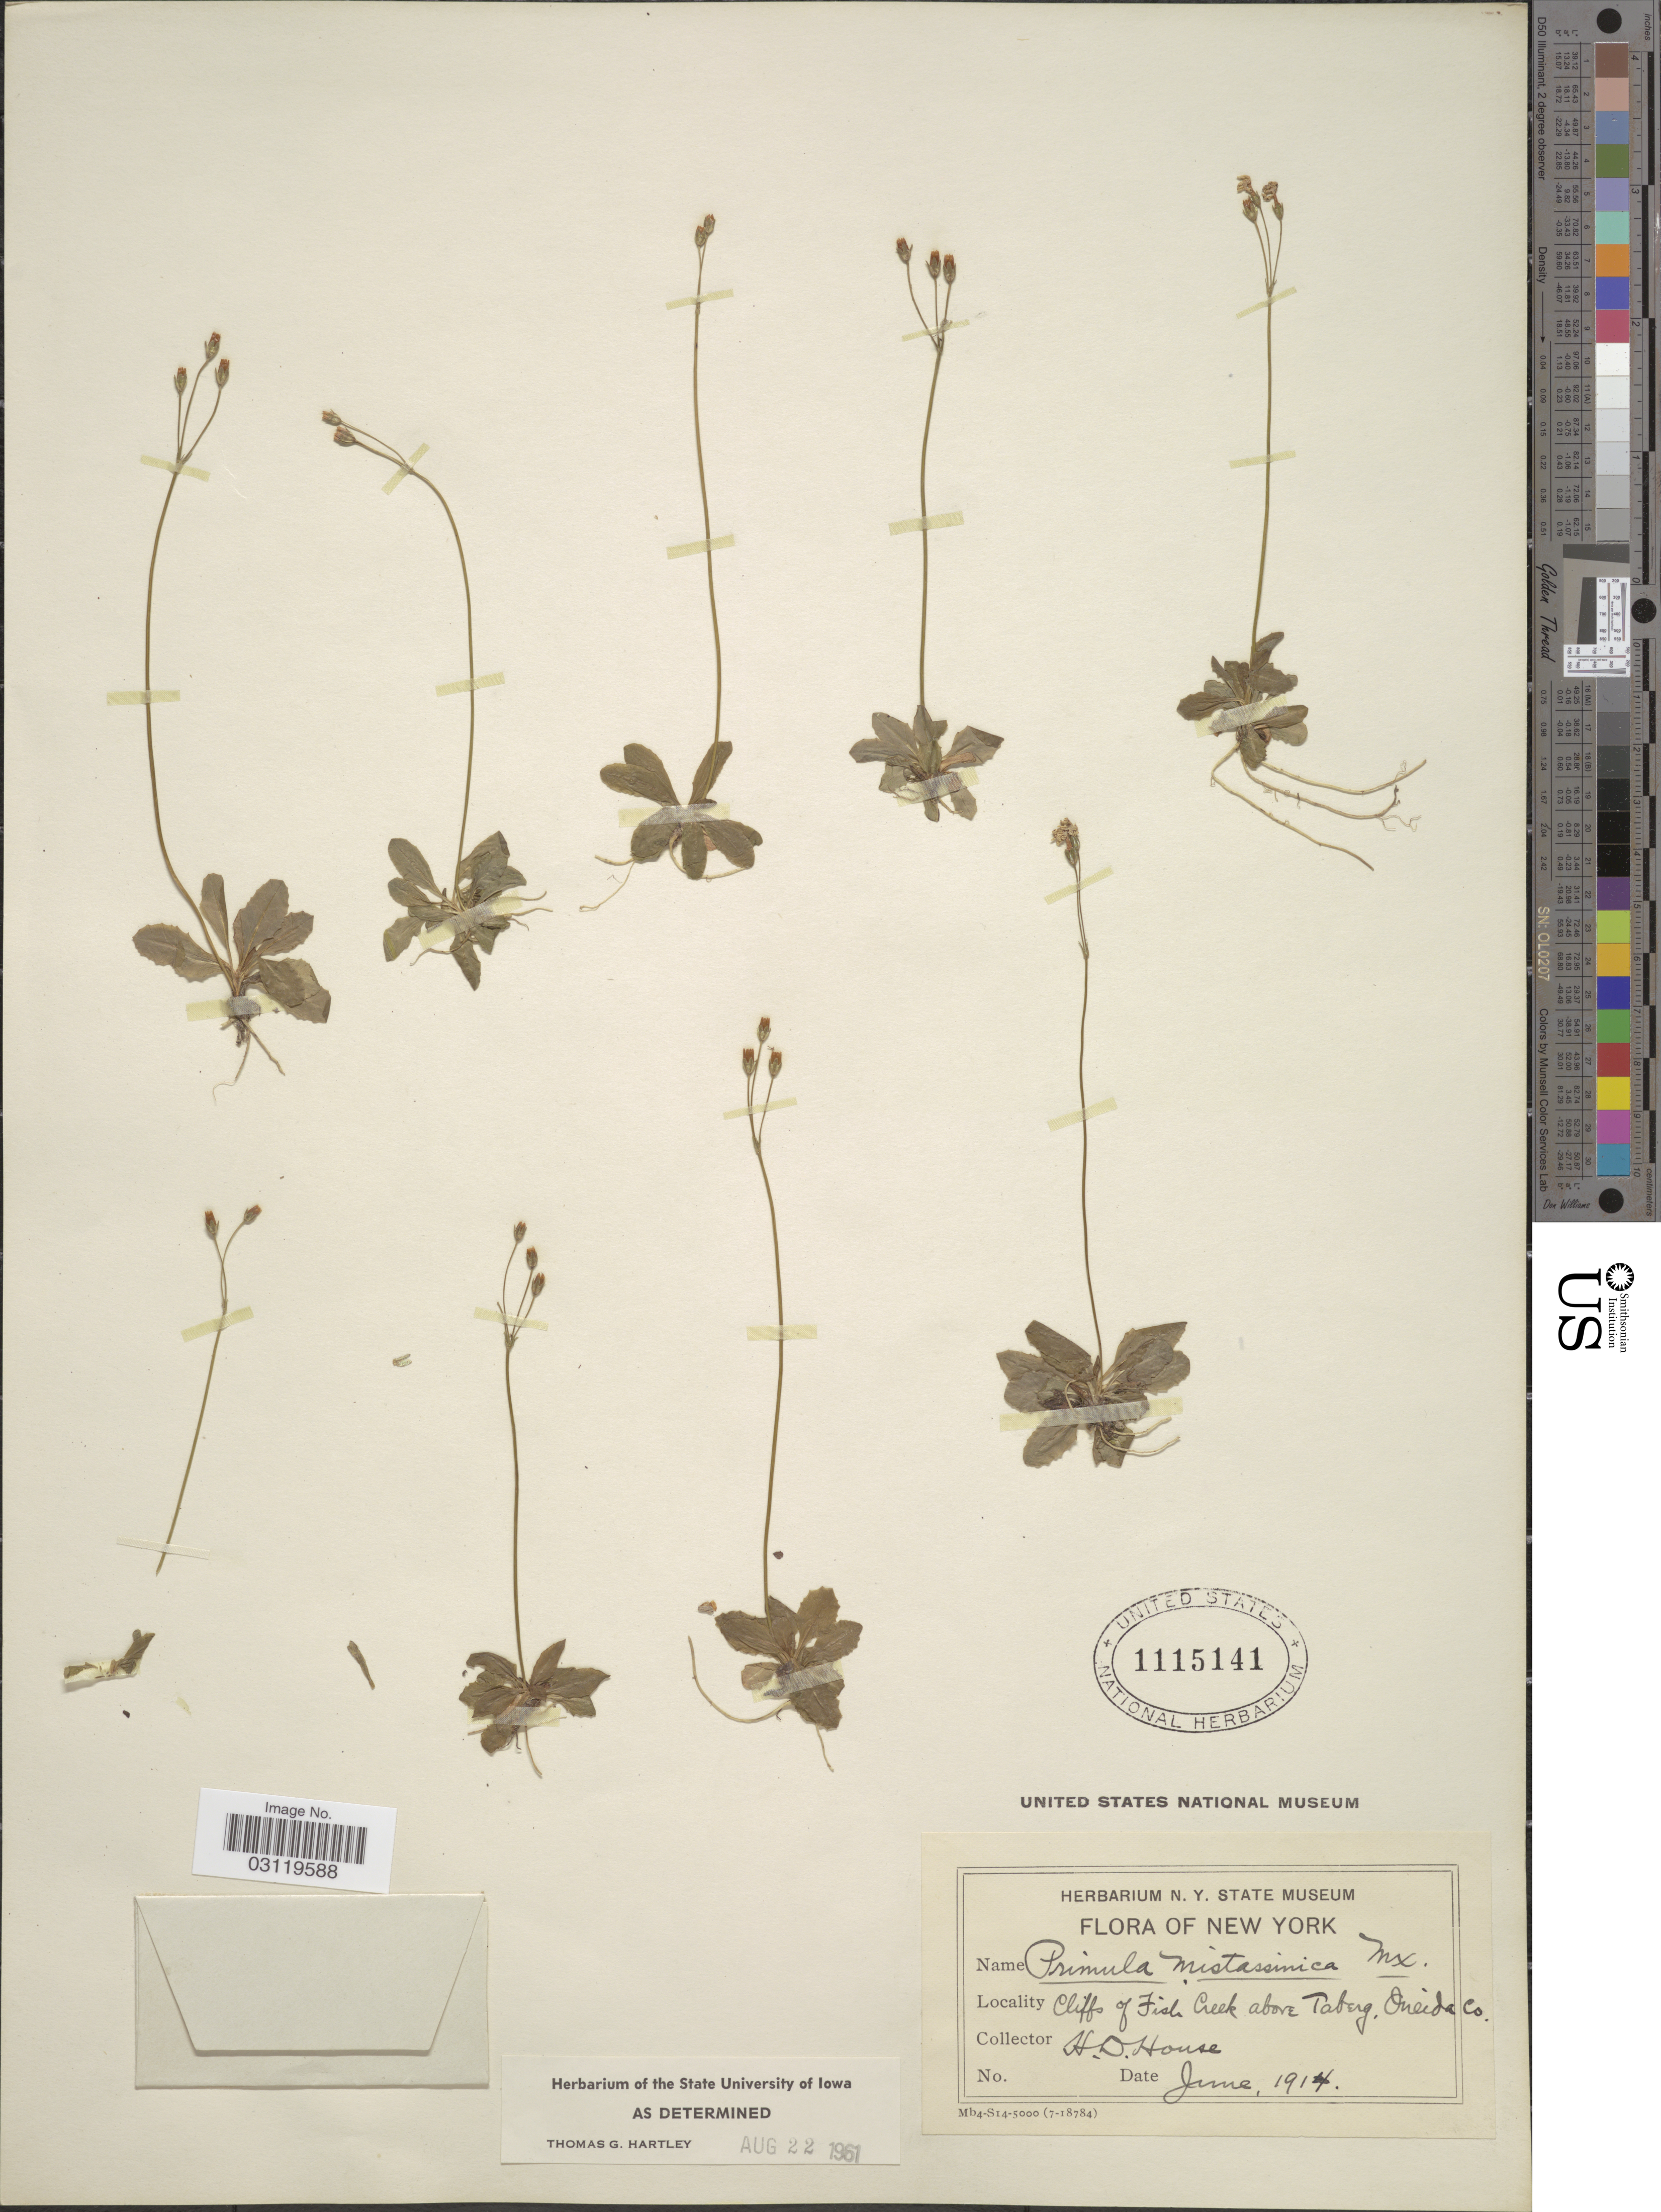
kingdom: Plantae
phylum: Tracheophyta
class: Magnoliopsida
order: Ericales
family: Primulaceae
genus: Primula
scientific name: Primula mistassinica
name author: Michx.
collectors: H. D. House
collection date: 1914-06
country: United States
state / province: New York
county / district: Oneida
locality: Cliffs of Fish Creek above Taberg, Oneida Co.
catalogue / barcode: US 1115141